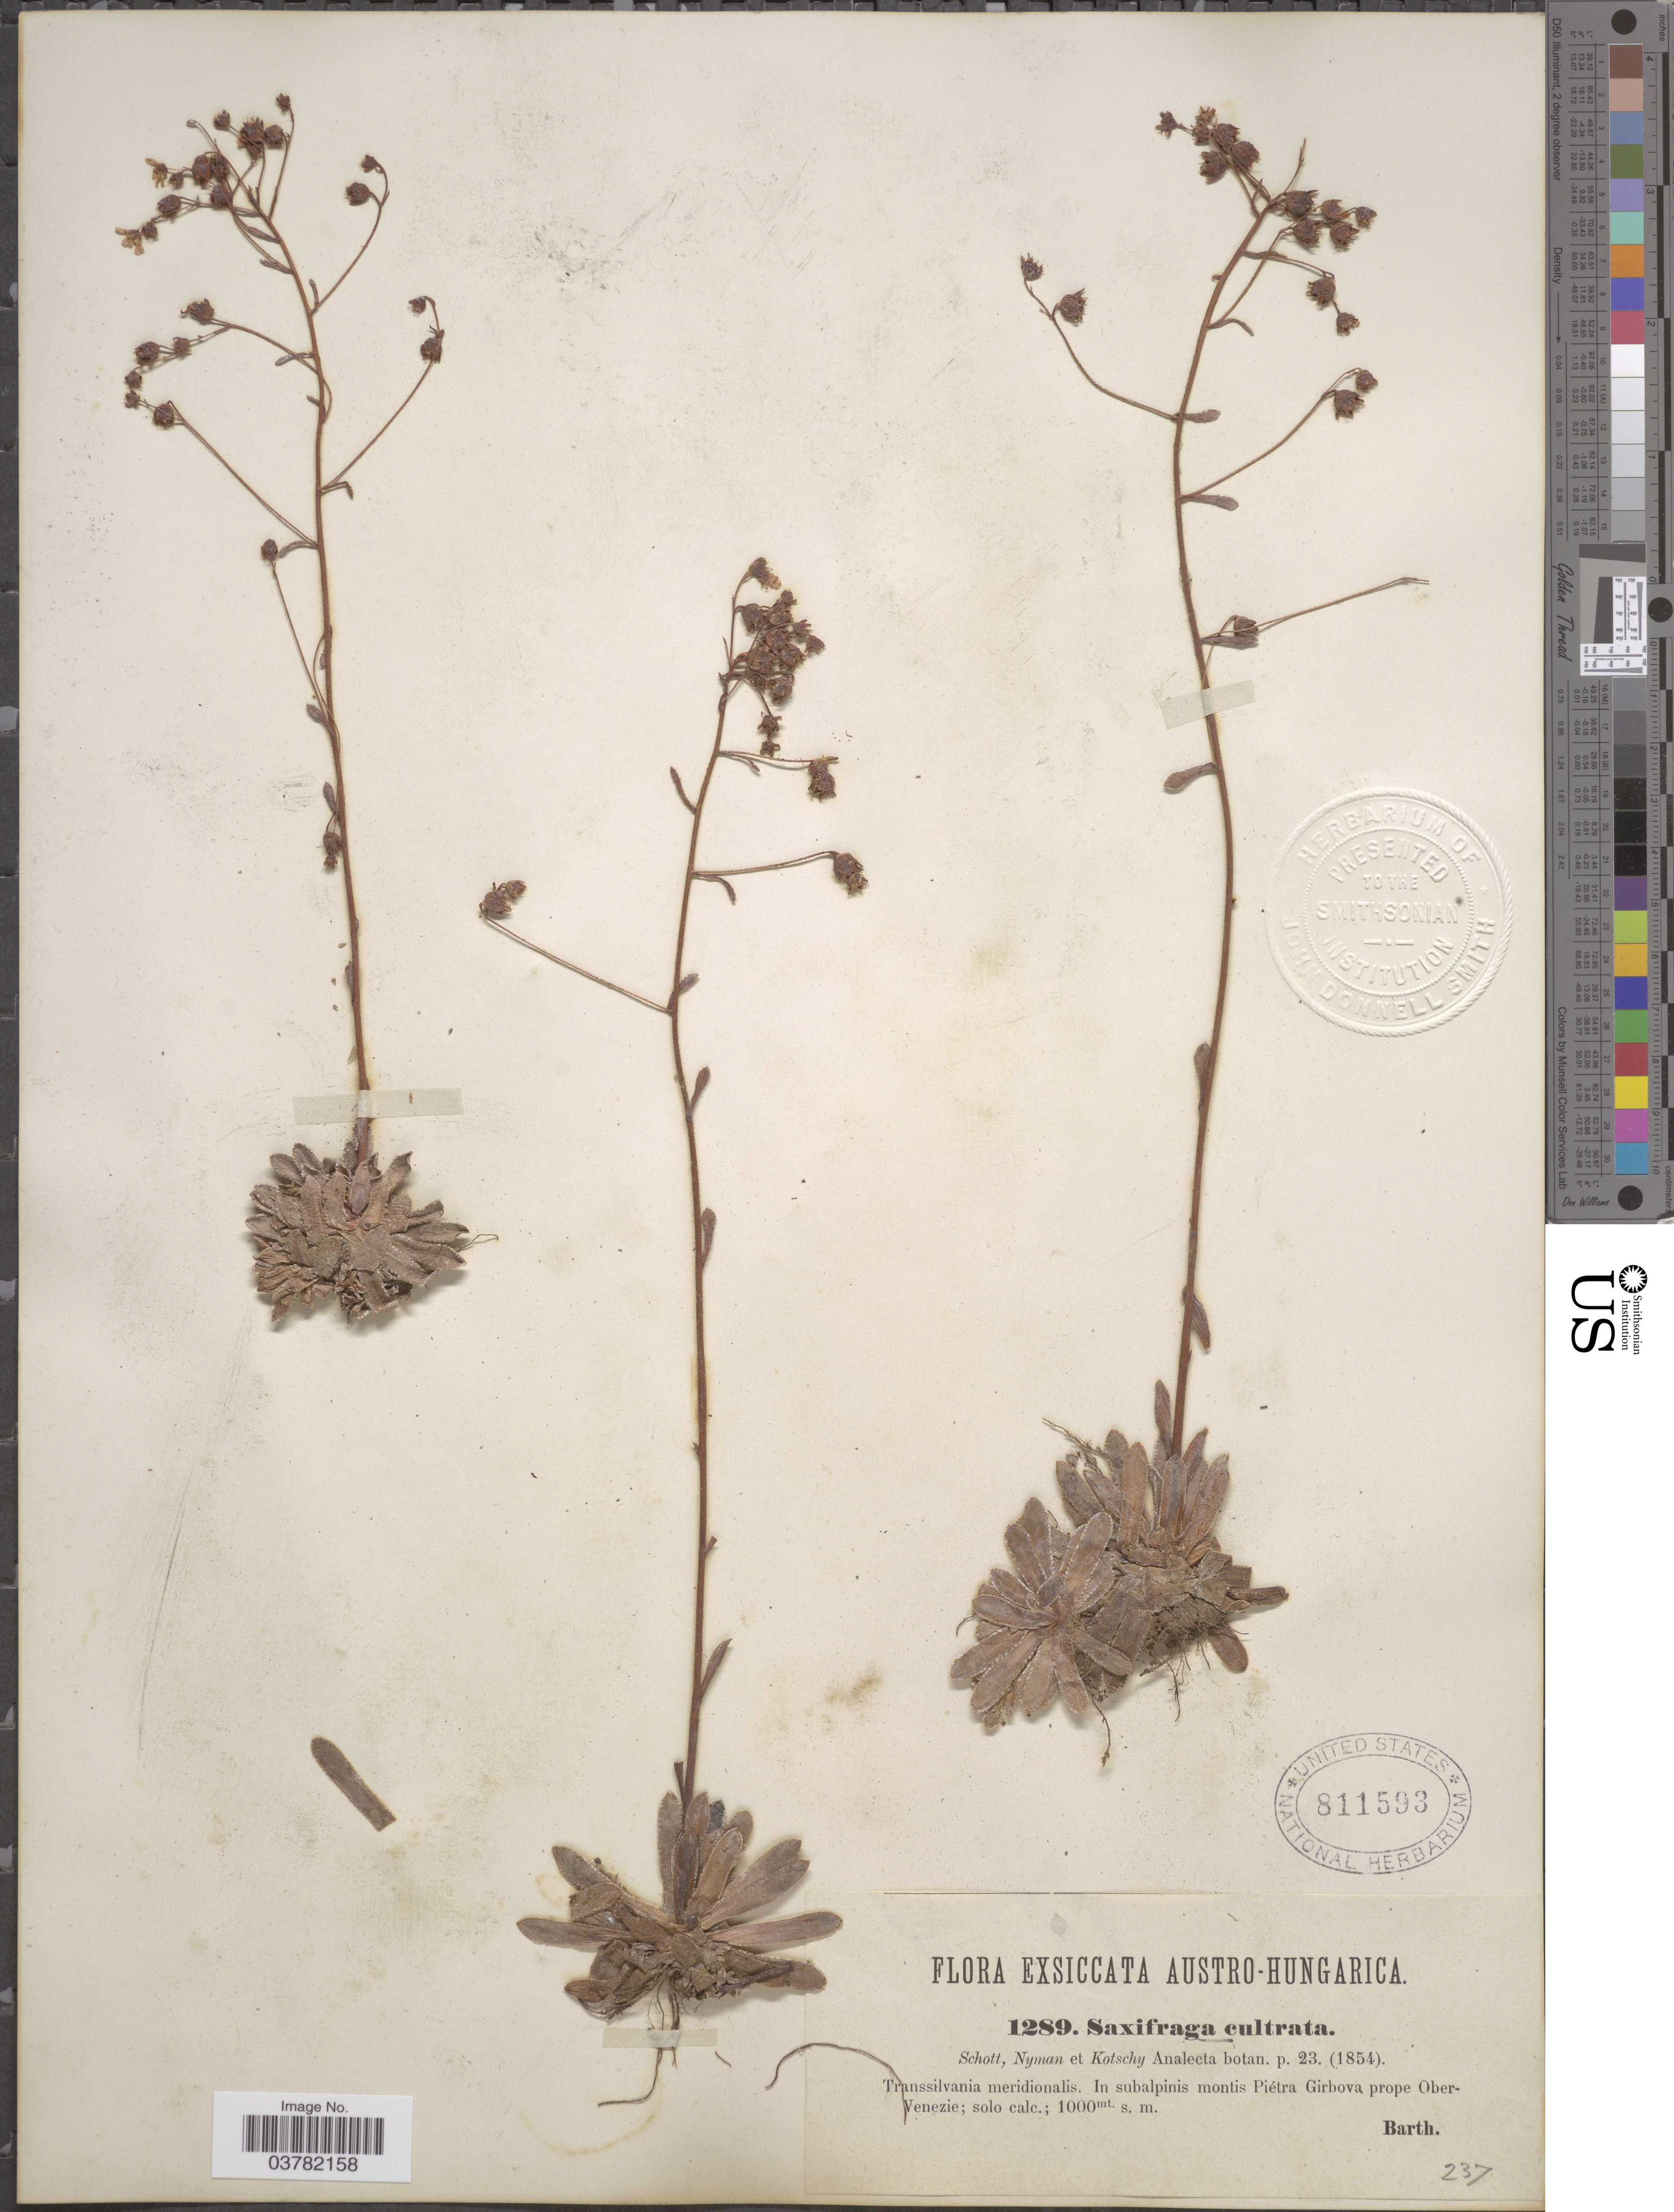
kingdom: Plantae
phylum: Tracheophyta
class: Magnoliopsida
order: Saxifragales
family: Saxifragaceae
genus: Saxifraga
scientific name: Saxifraga crustata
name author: Vest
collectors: Barth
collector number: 1289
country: Romania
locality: Austro-Hungarica. Transsilvania meridionalis. In subalpinis montis Piétra Girbova prope Ober-Venezie; solo calc.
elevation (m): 1000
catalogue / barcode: US 811593